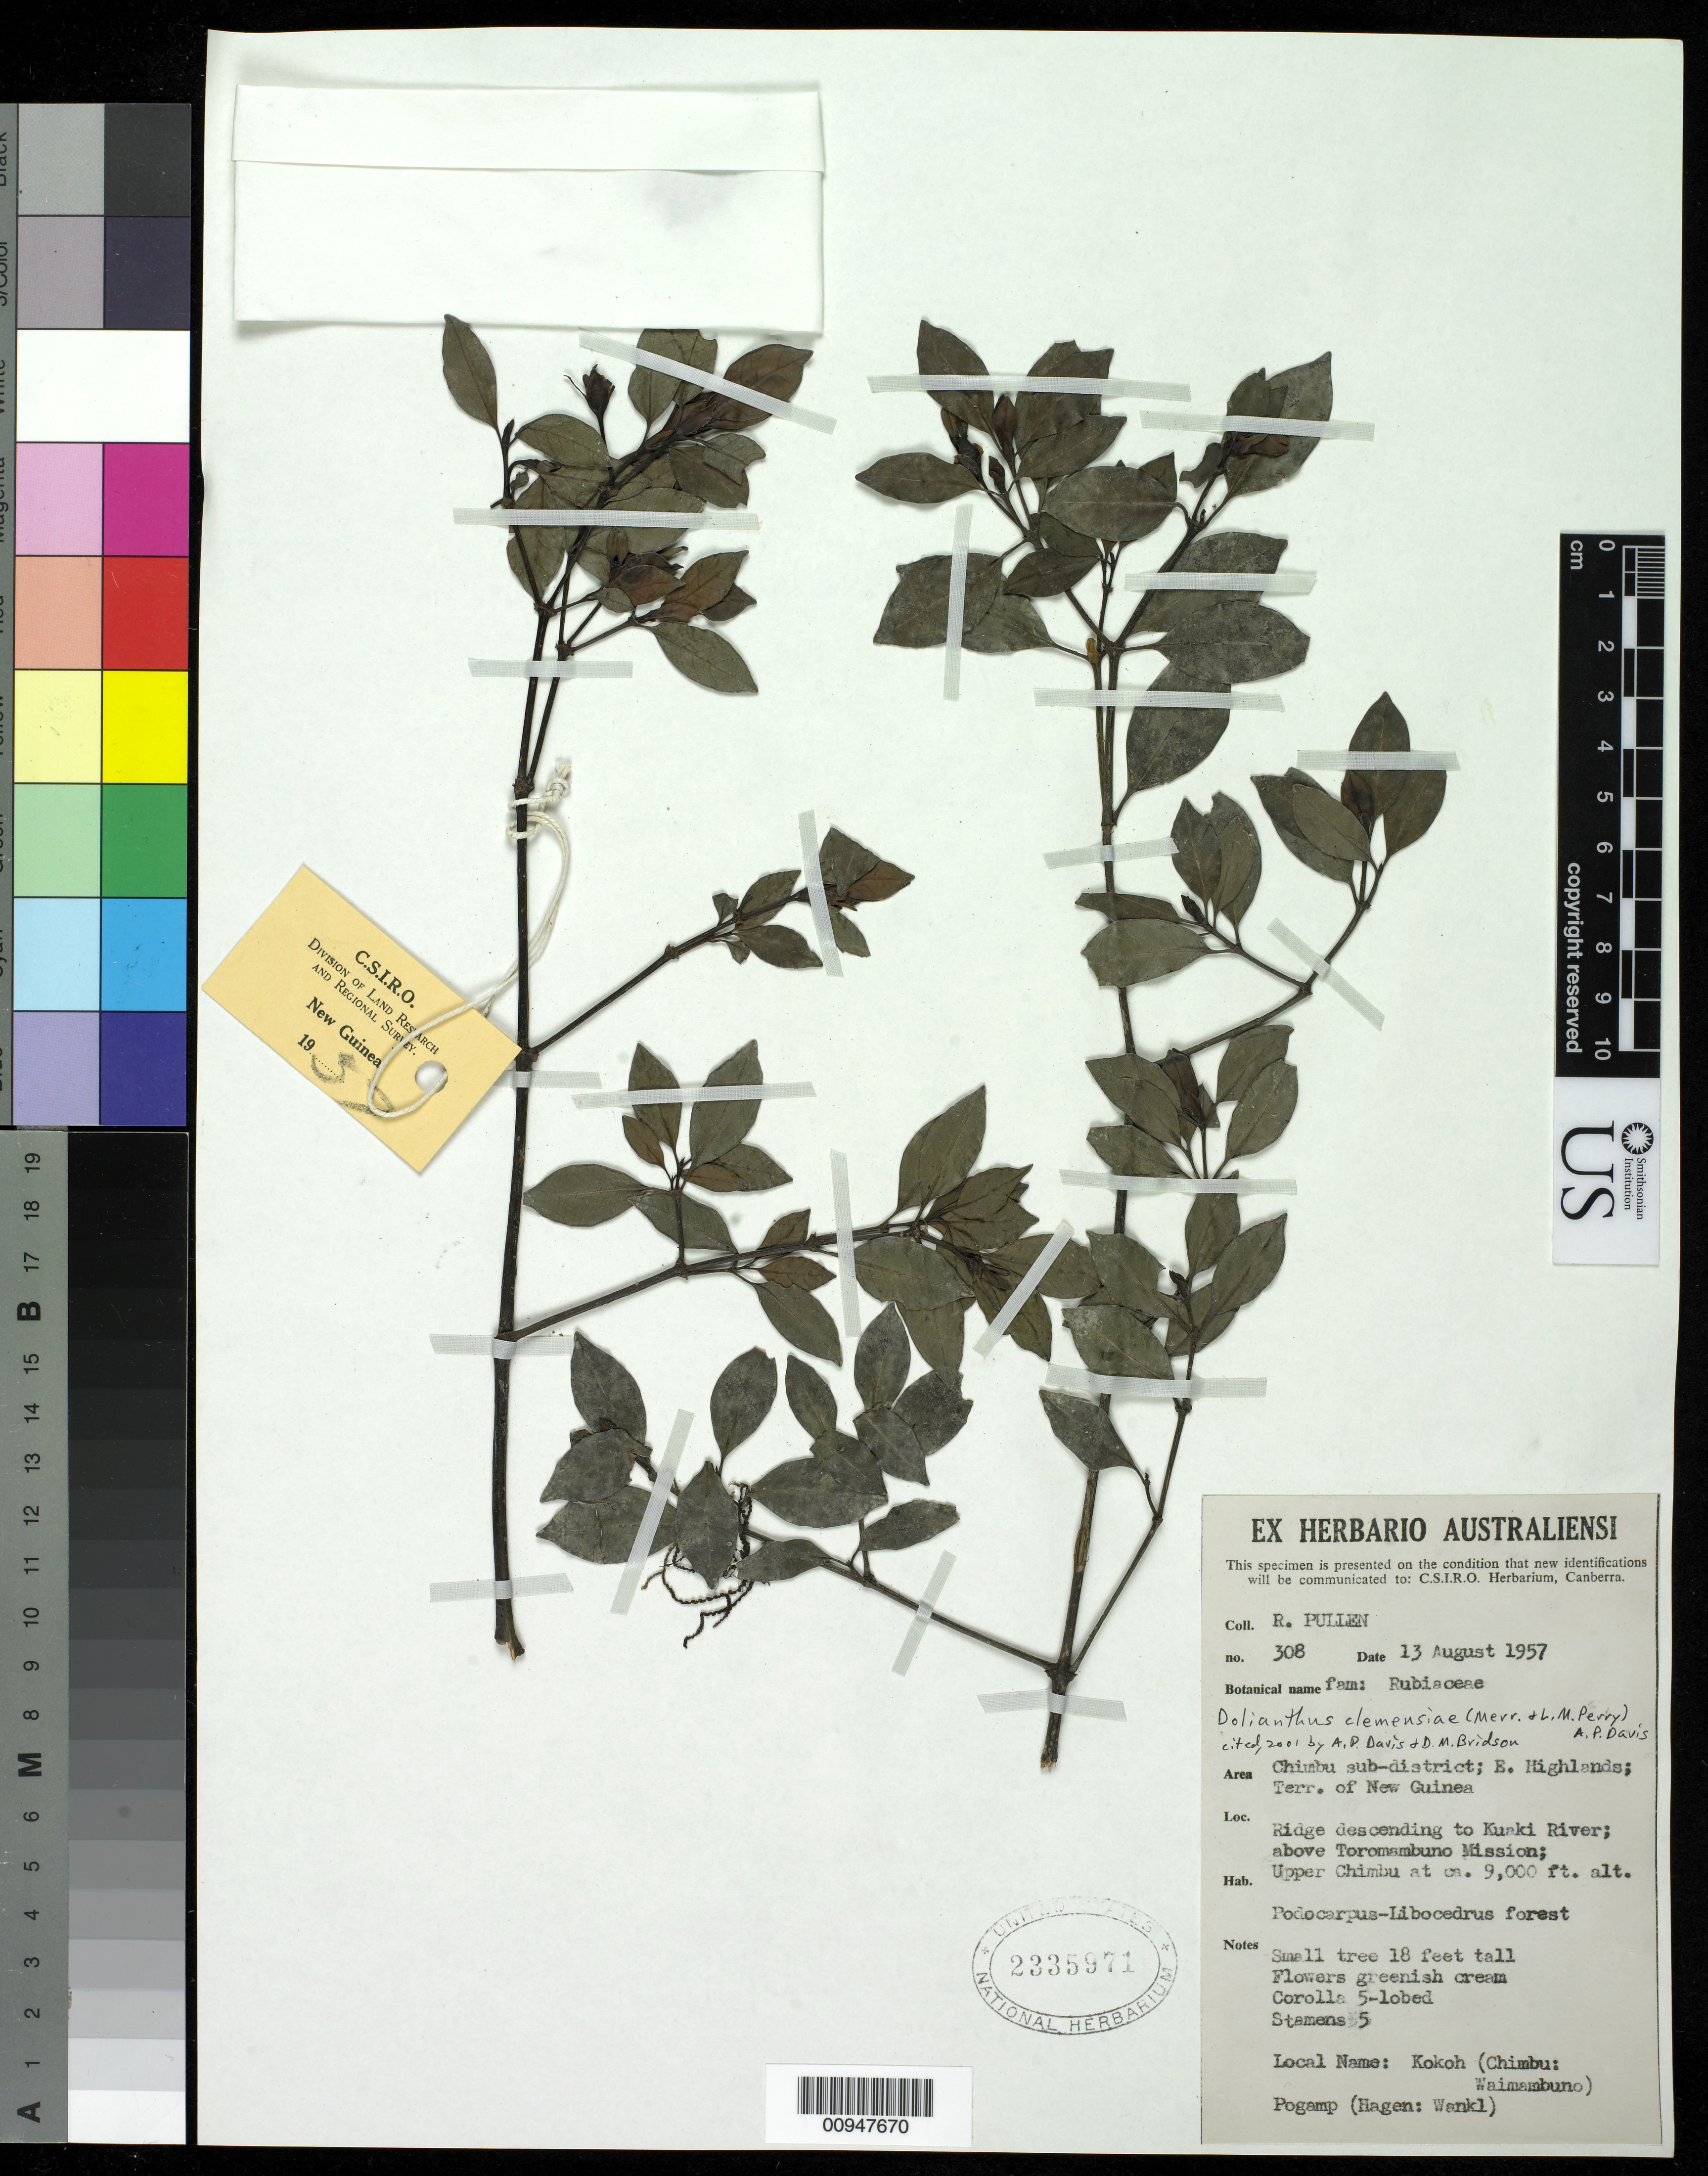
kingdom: Plantae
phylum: Tracheophyta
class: Magnoliopsida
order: Gentianales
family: Rubiaceae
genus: Dolianthus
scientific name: Dolianthus clemensiae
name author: (Merr.) A.P. Davis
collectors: R. Pullen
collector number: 308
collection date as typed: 13 Aug 1957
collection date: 1957-08-13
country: Papua New Guinea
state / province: Chimbu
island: New Guinea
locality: Ridge descending to Kuaki River; above Toromambuno Mission; Upper chimbu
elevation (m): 2743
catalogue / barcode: US 2335971